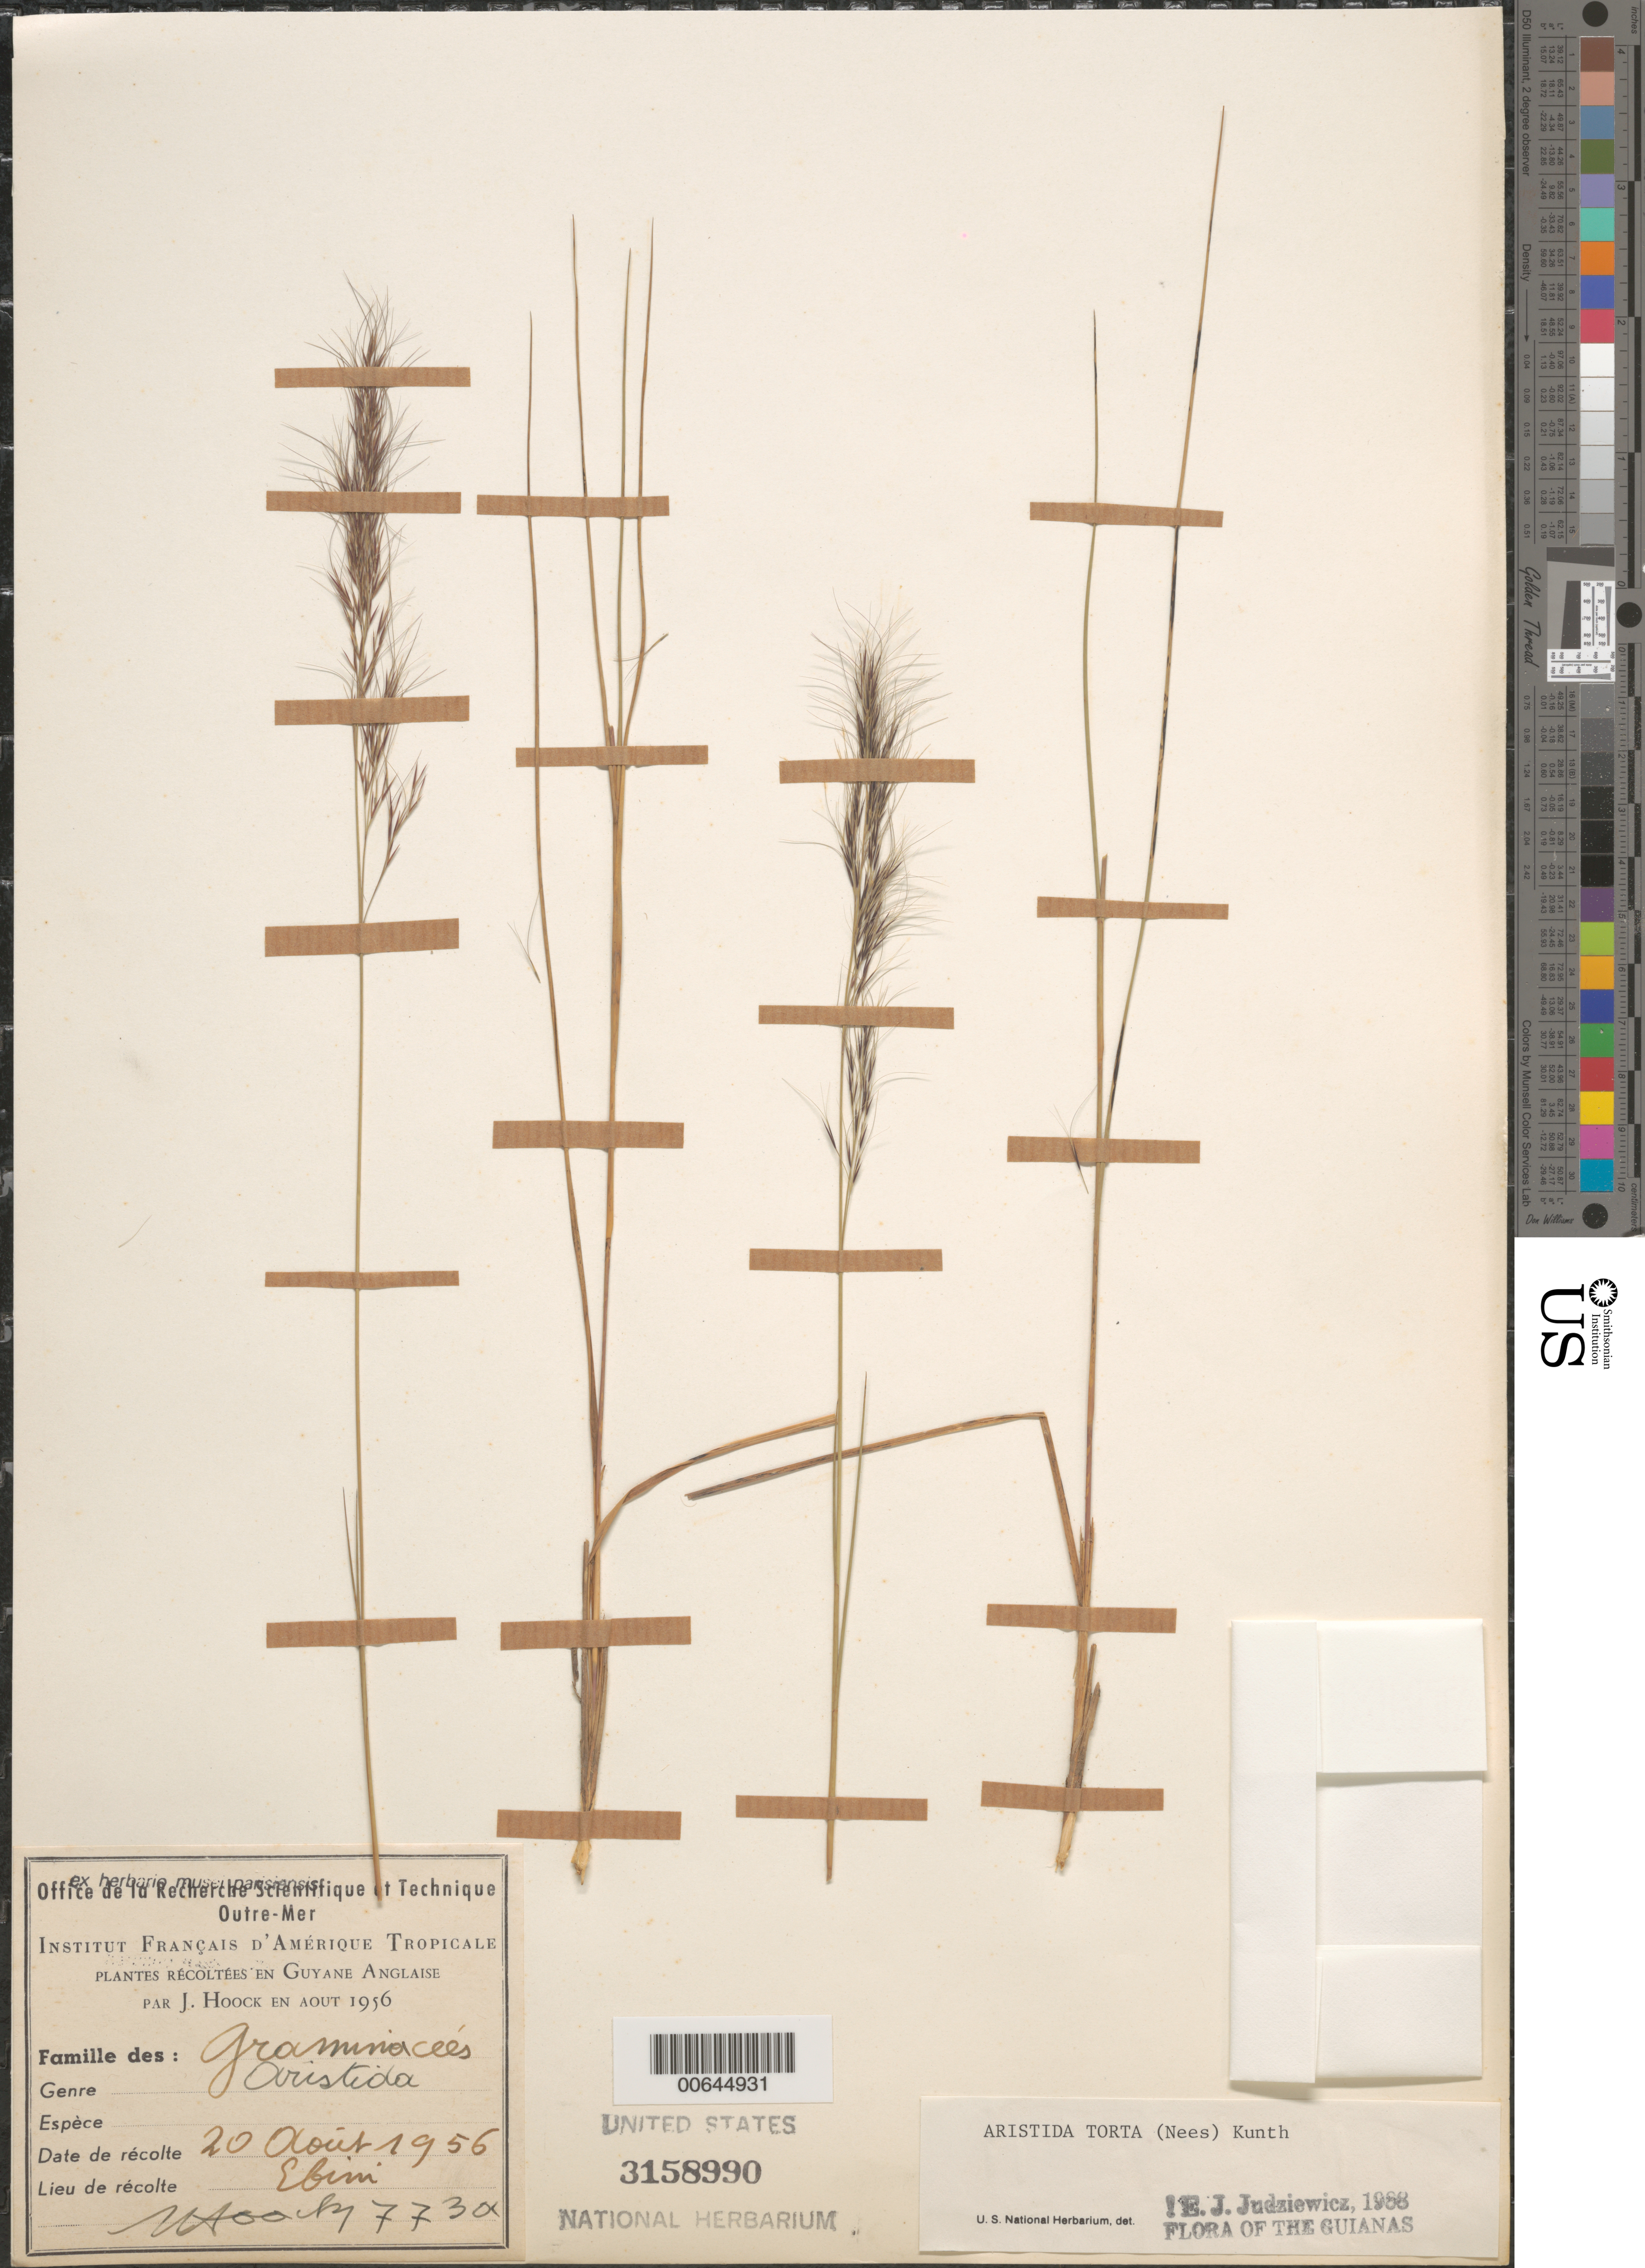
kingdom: Plantae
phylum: Tracheophyta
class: Liliopsida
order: Poales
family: Poaceae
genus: Aristida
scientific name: Aristida torta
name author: (Nees) Kunth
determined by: Judziewicz, E. J.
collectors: J. Hoock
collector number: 773 a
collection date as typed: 20-Aug-56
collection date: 1956-08-20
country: Guyana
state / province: U. Demerara-Berbice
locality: Ebini Station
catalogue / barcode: US 3158990